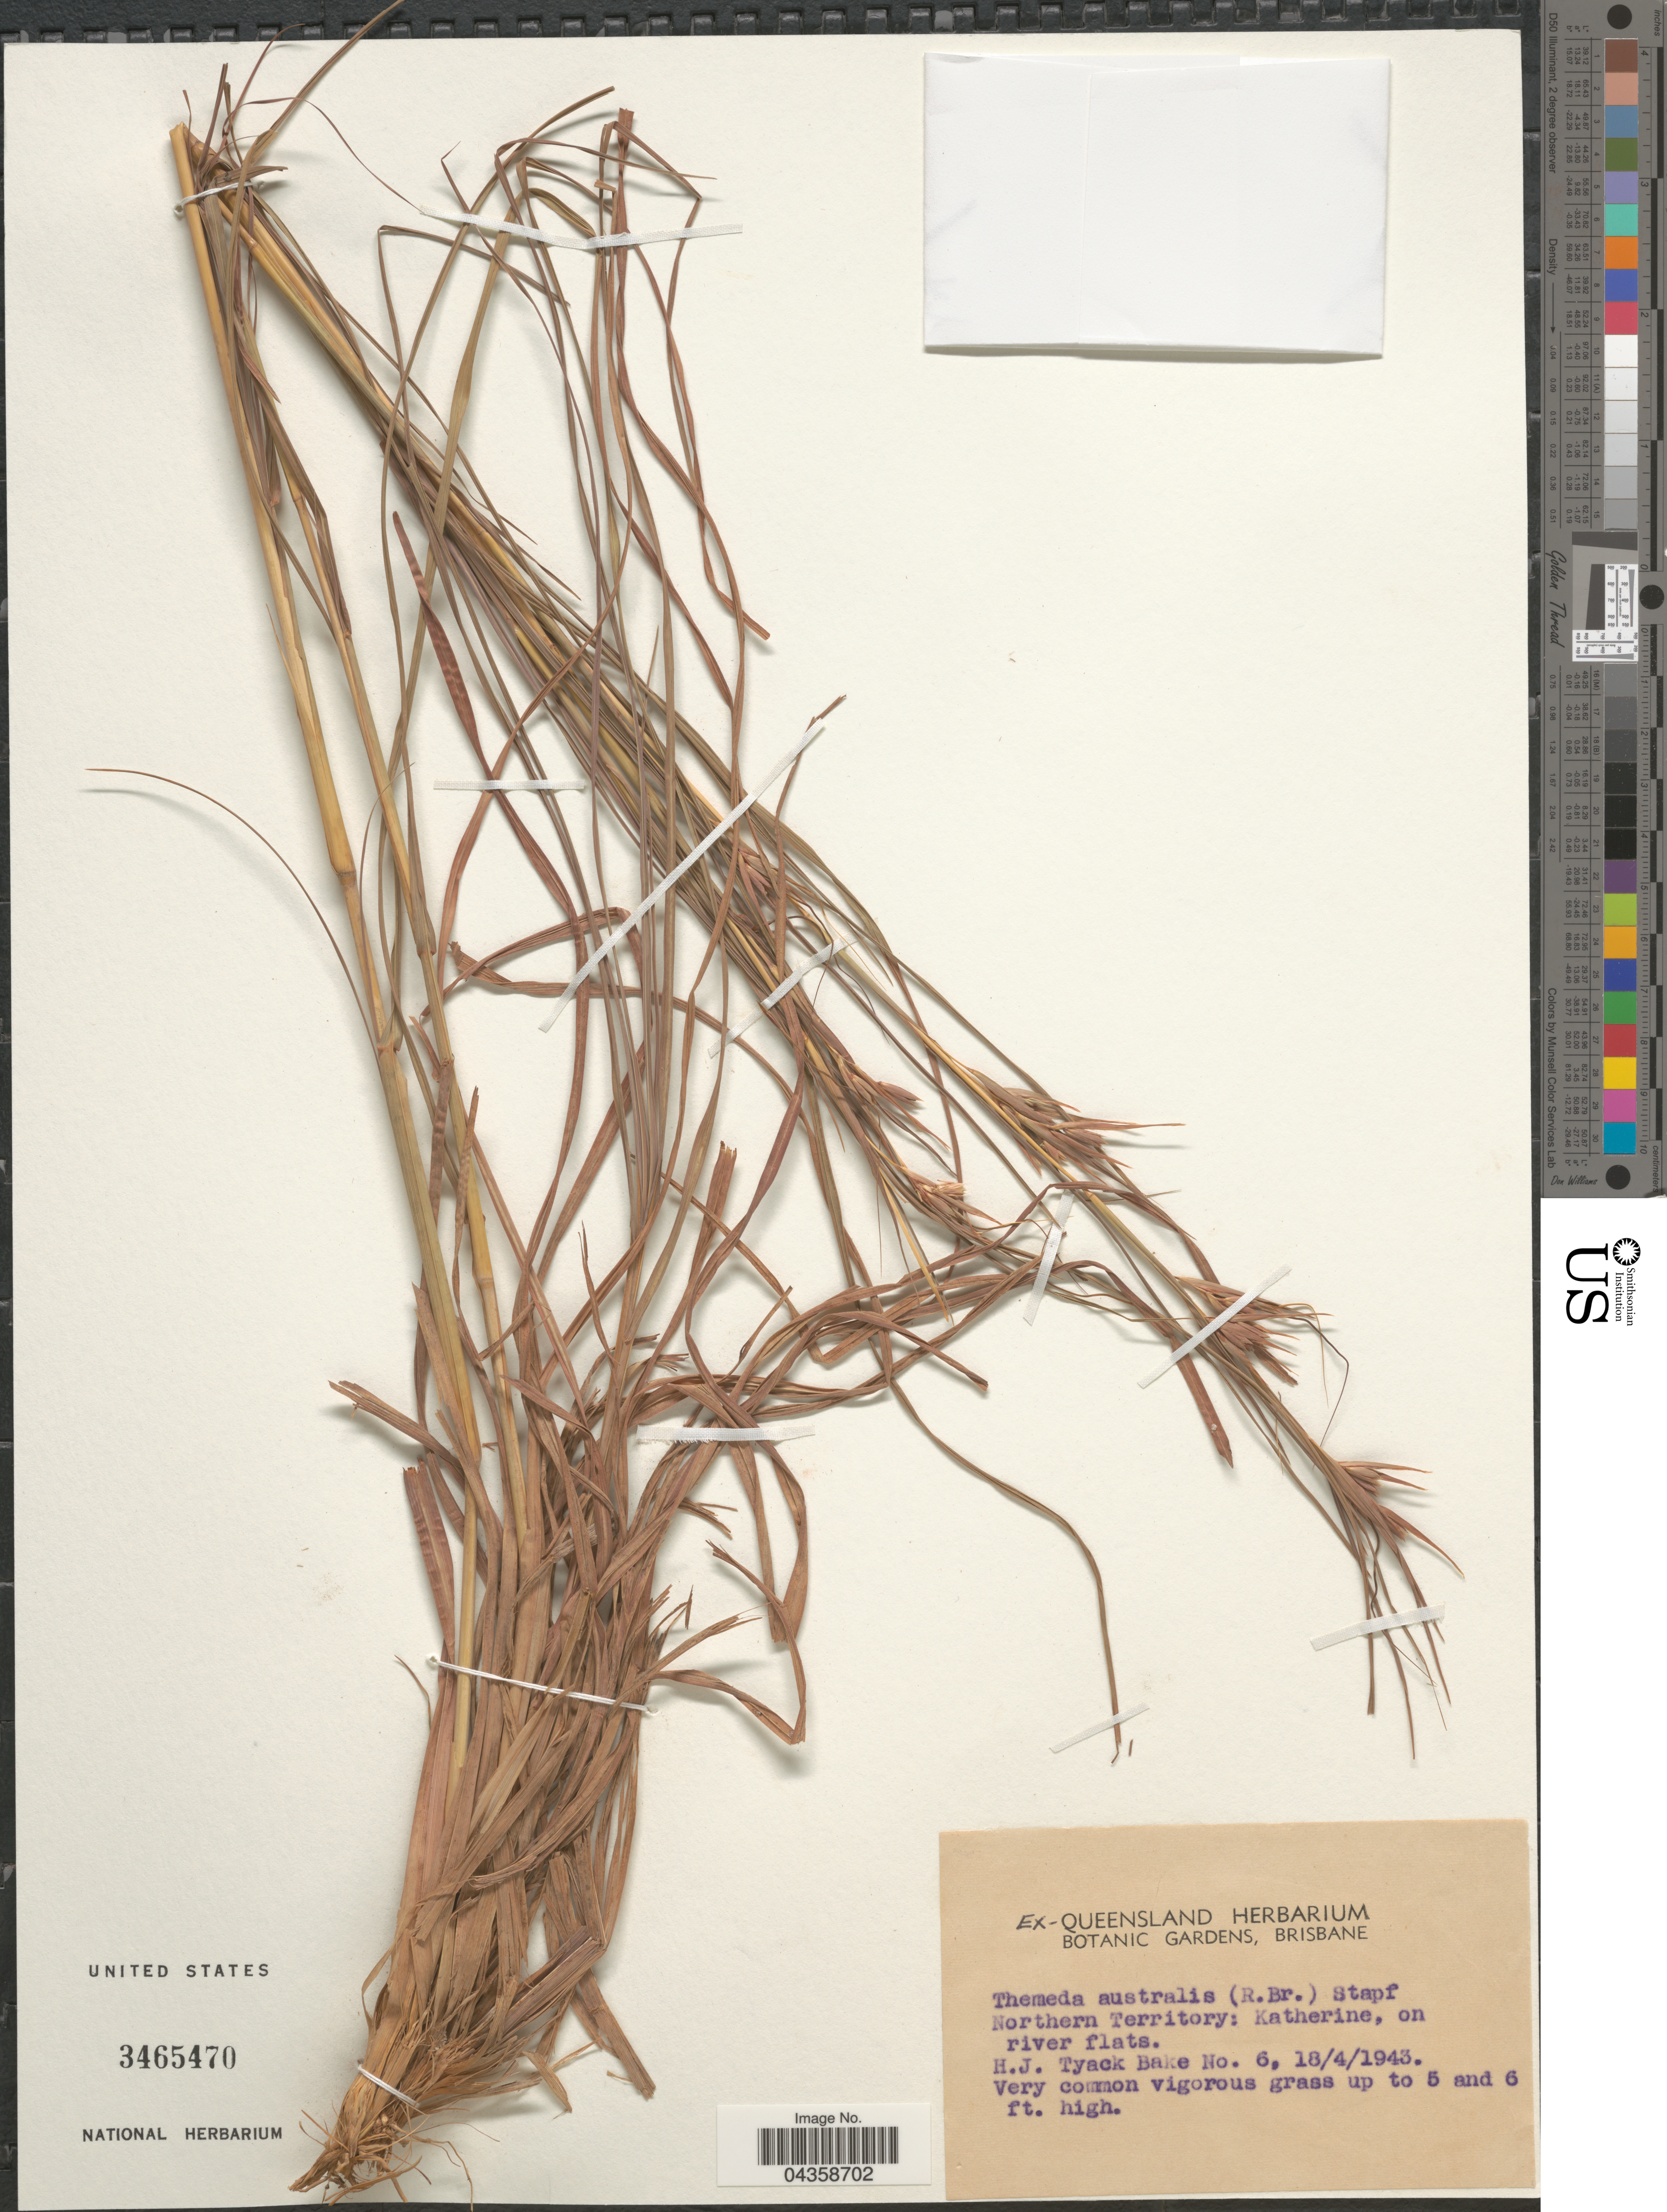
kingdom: Plantae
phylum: Tracheophyta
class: Liliopsida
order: Poales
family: Poaceae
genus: Themeda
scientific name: Themeda triandra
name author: Forssk.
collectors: H. Bake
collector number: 6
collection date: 1943-04-18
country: Australia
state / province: Northern Territory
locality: Katherine, on river flats.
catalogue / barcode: US 3465470